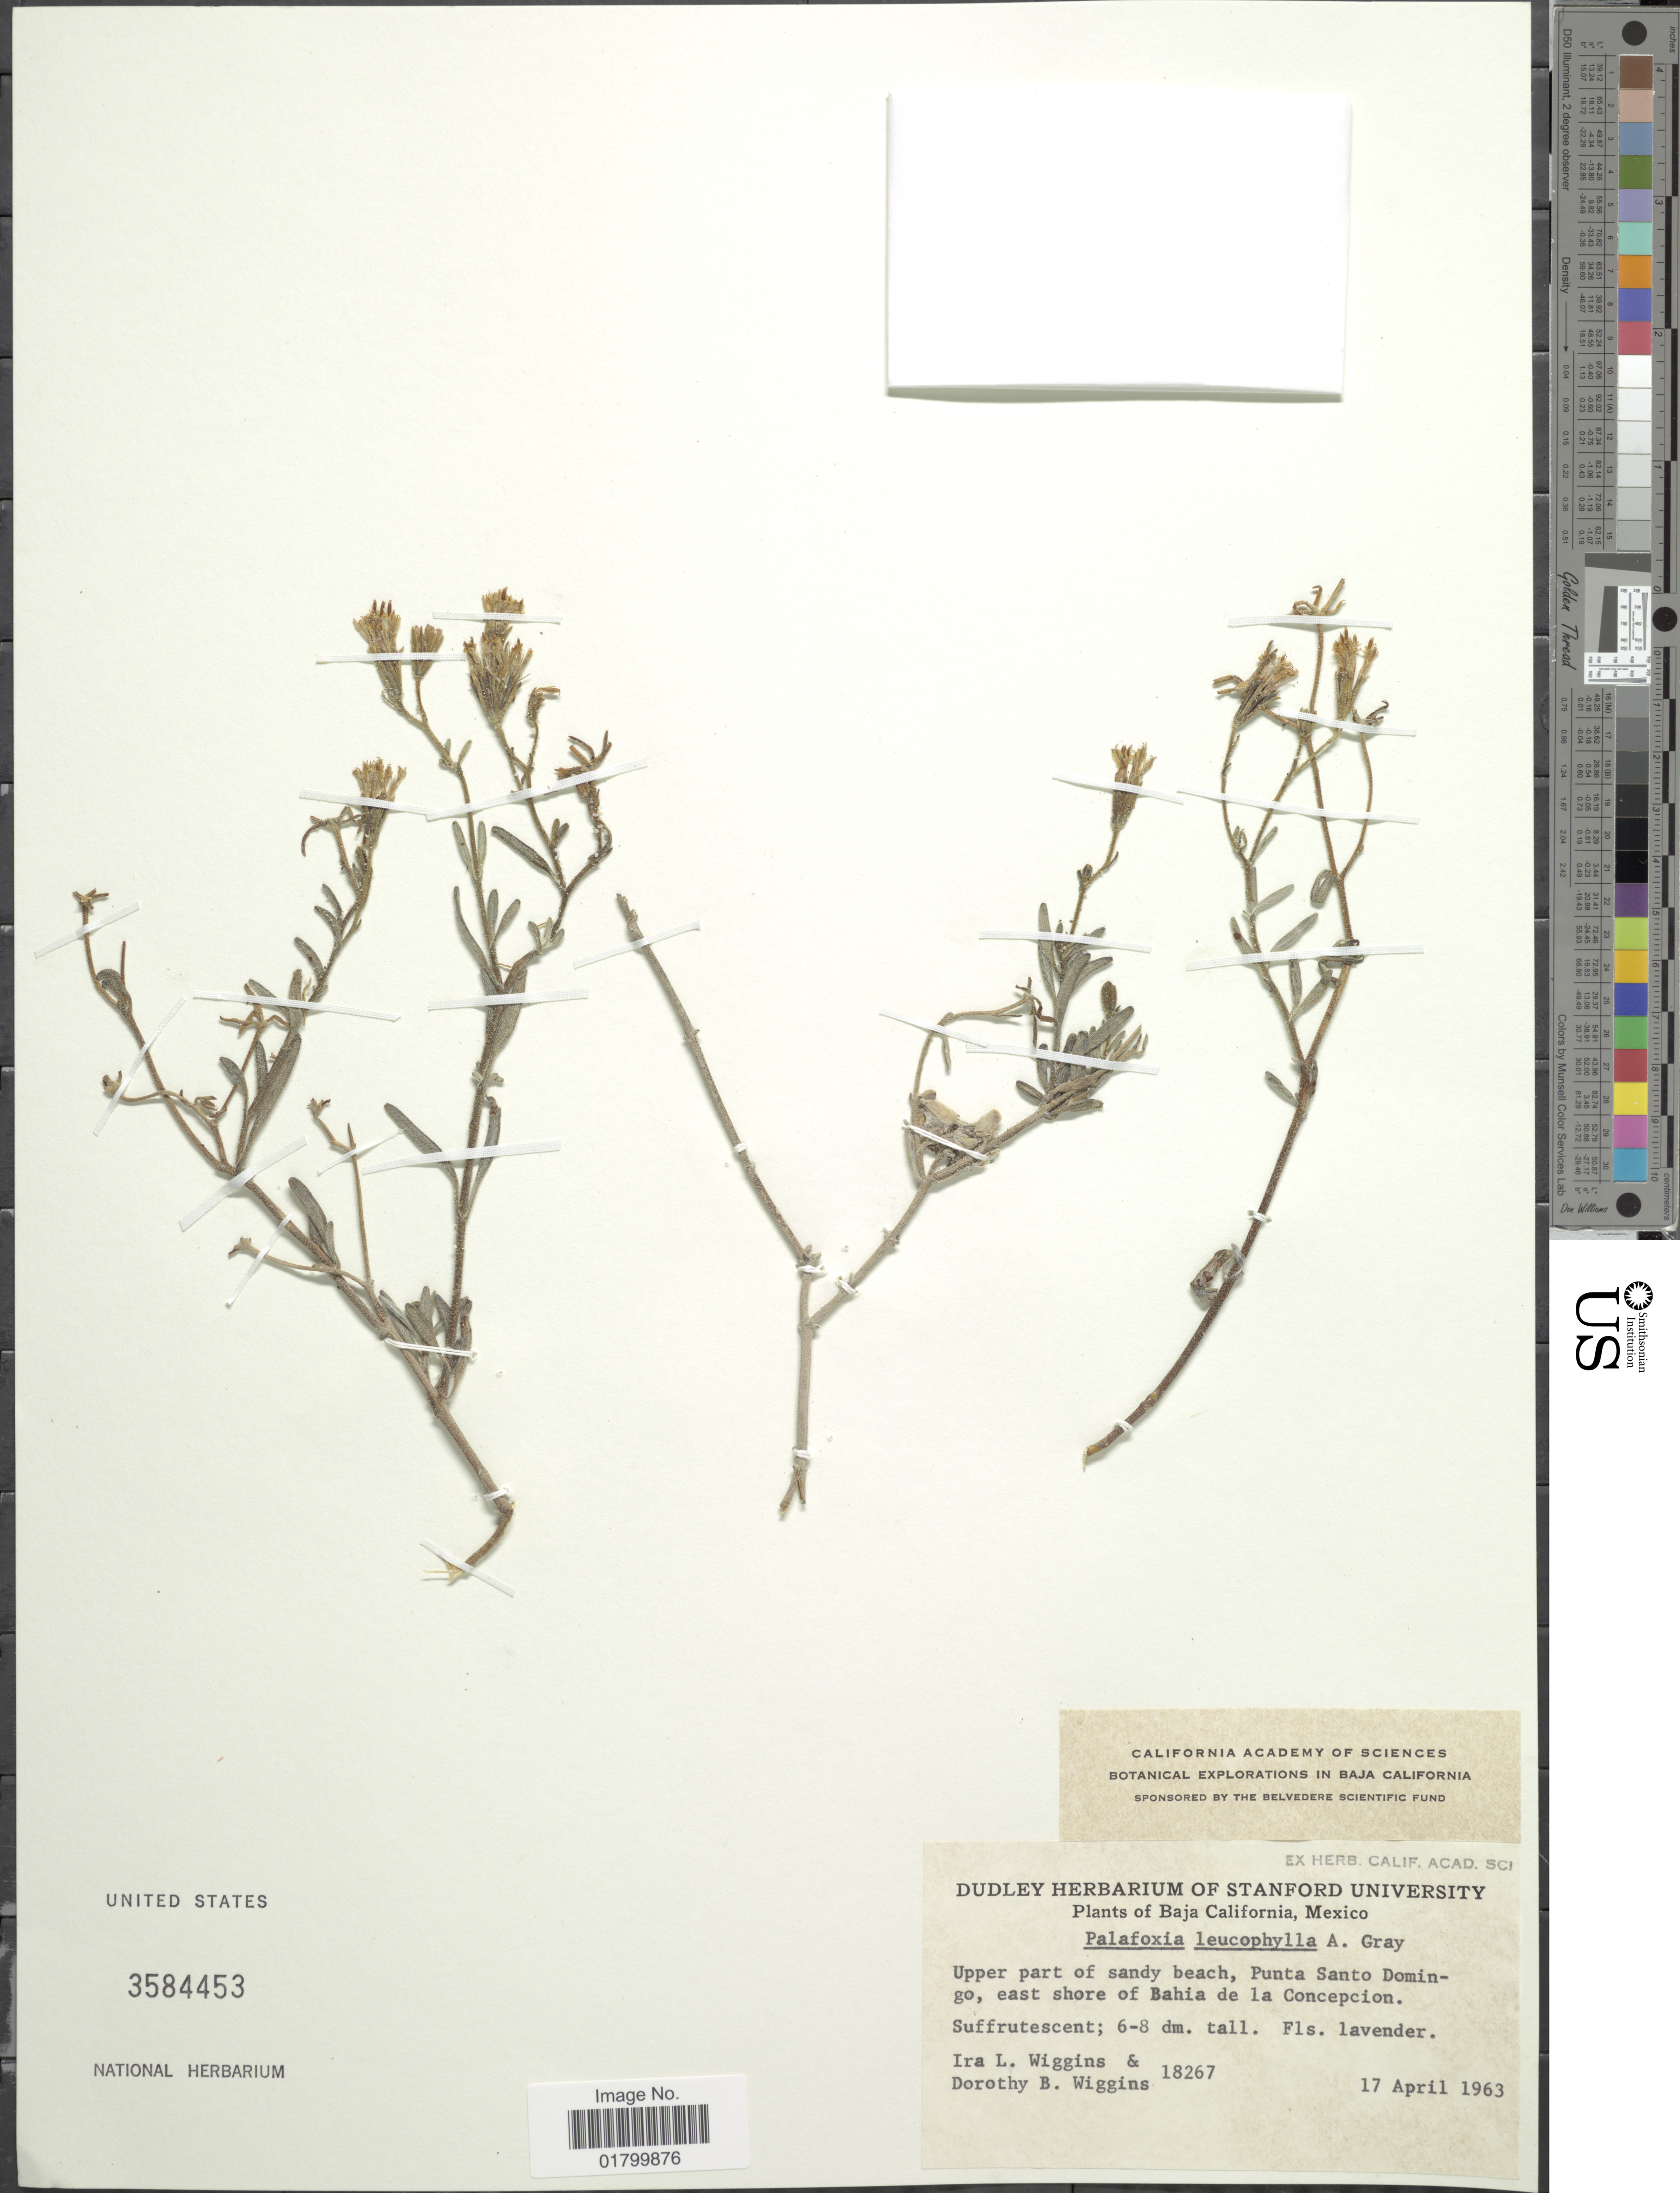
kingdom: Plantae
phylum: Tracheophyta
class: Magnoliopsida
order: Asterales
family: Asteraceae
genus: Palafoxia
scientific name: Palafoxia linearis var. leucophylla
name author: (A. Gray) I.M. Johnst.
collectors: I. L. Wiggins & D. B. Wiggins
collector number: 18267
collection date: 1963-04-17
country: Mexico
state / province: Baja California Sur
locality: Baja California, Upper part of sandy beach, Punta Santo Domingo, east shore of Bahia de la Concepcion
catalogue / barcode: US 3584453